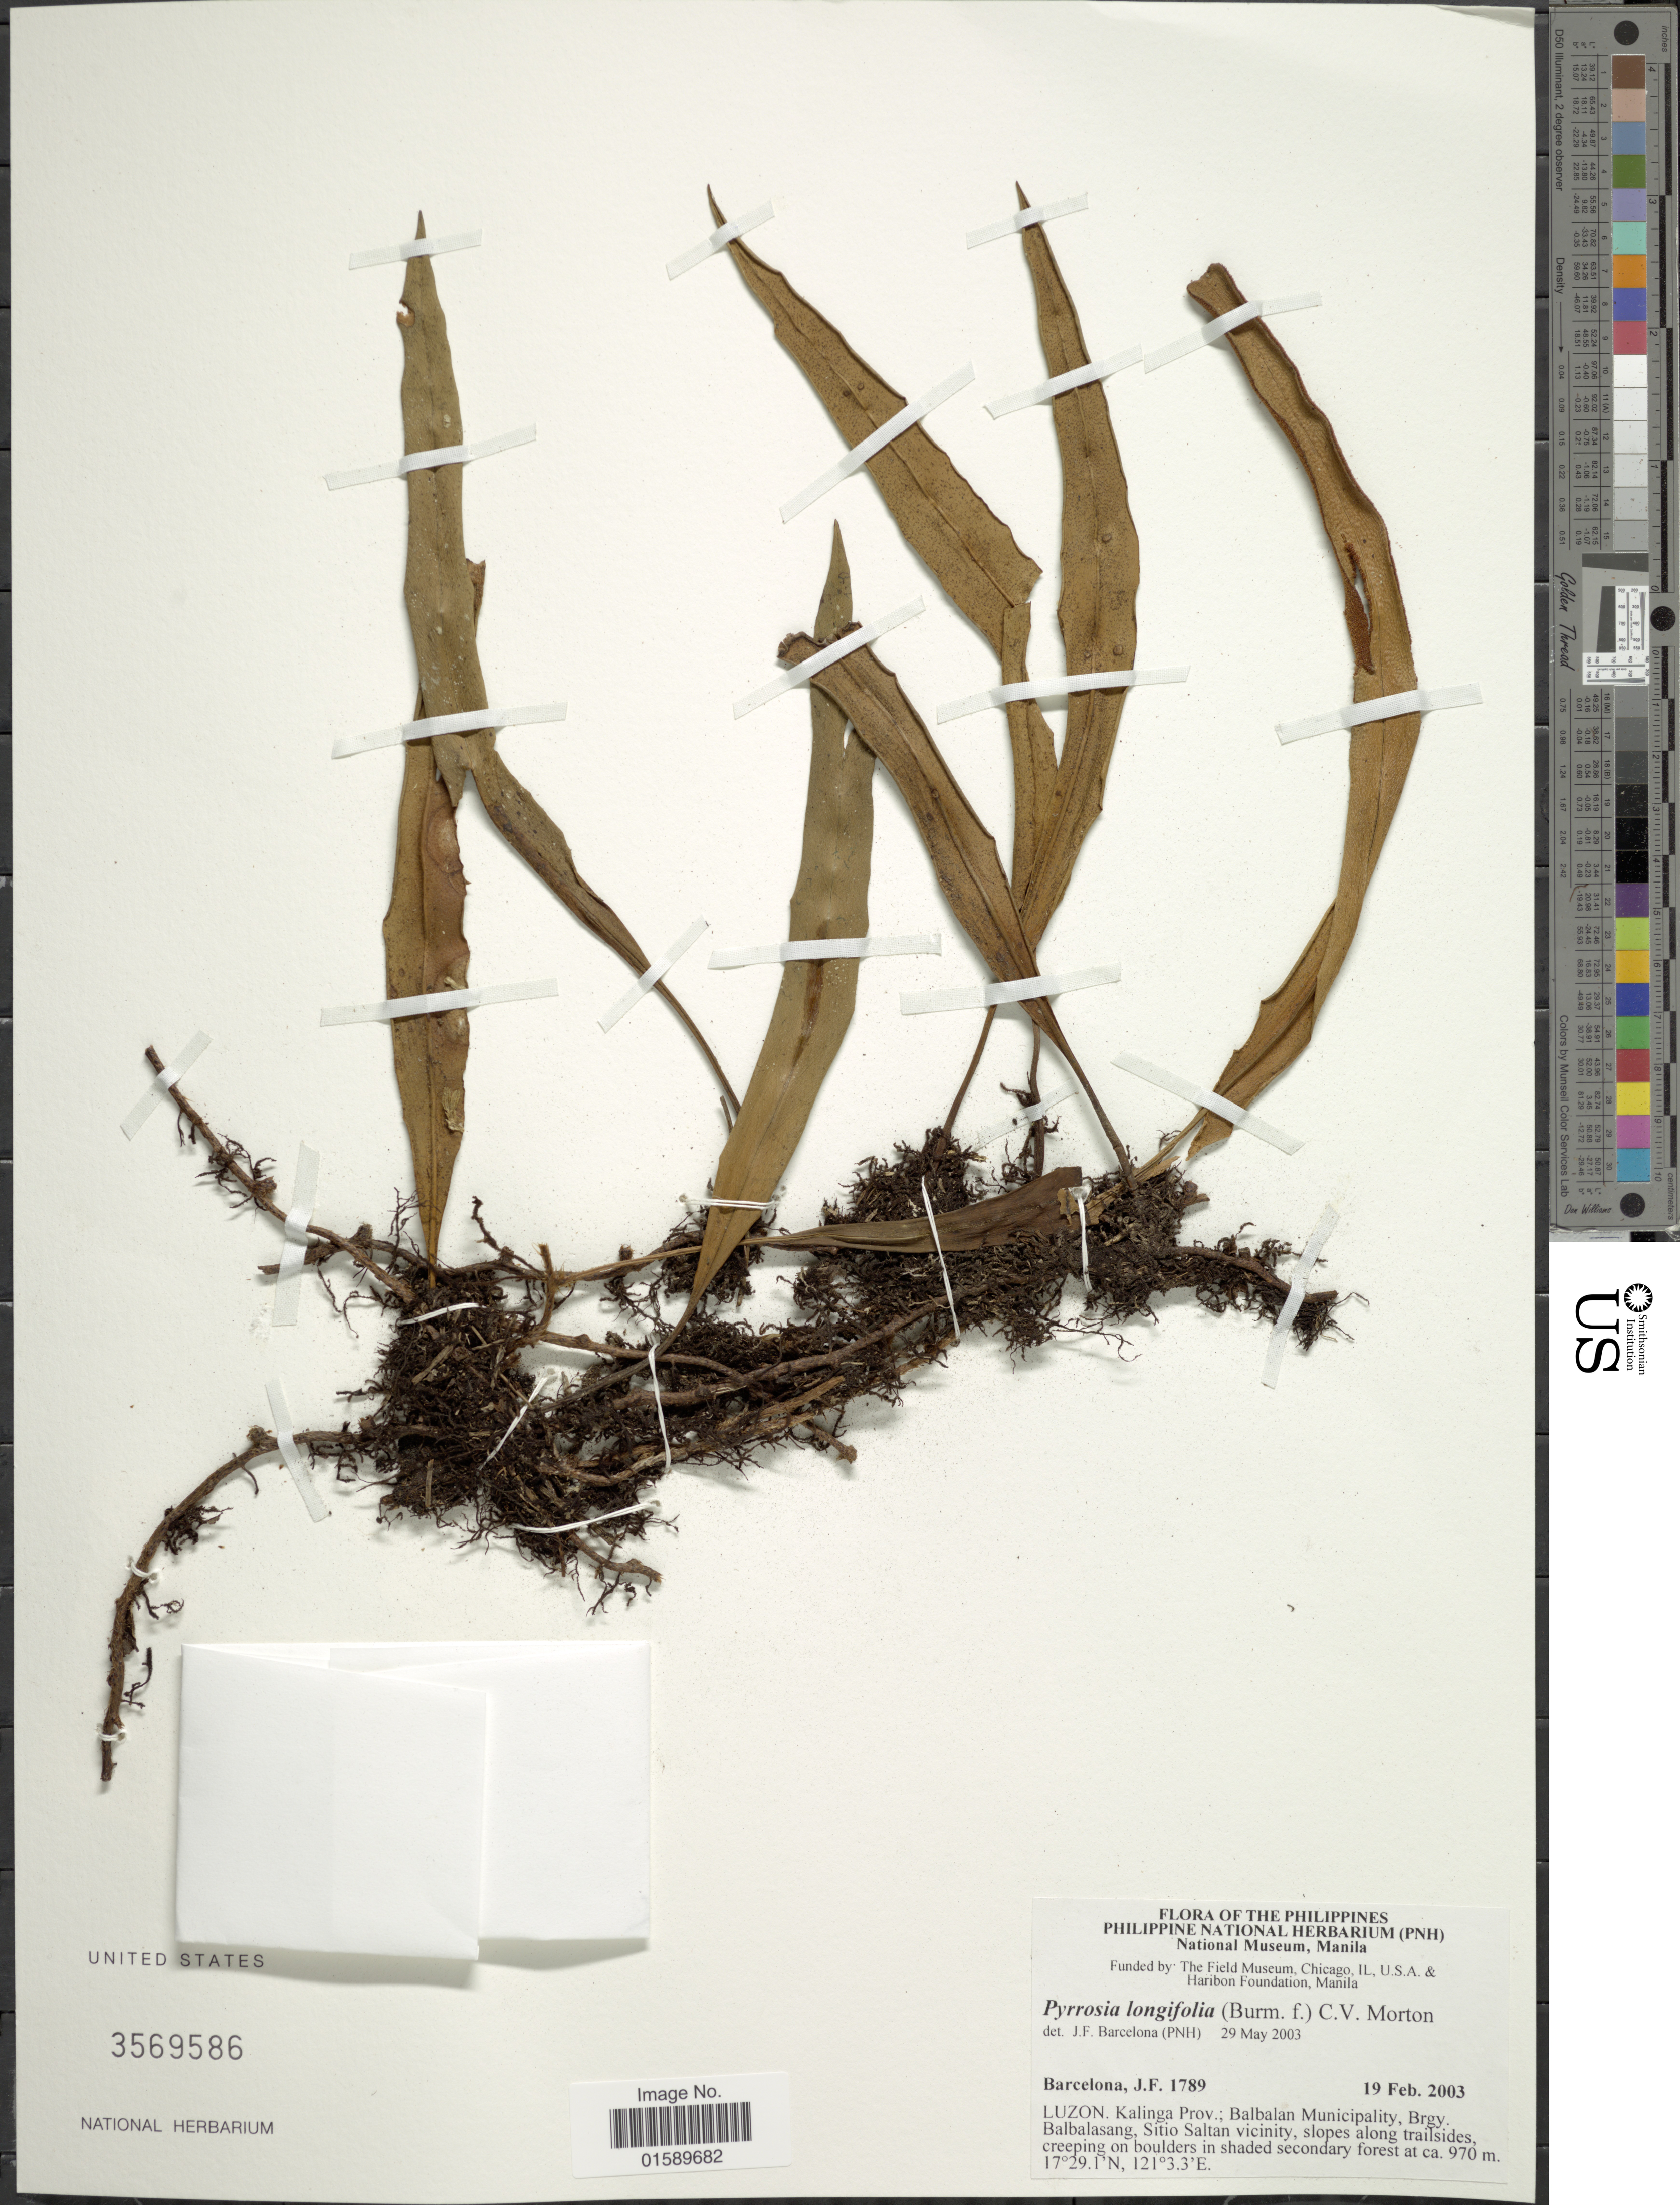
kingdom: Plantae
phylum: Tracheophyta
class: Polypodiopsida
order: Polypodiales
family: Polypodiaceae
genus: Pyrrosia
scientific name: Pyrrosia longifolia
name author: (Burm. f.) C.V. Morton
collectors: J. F. Barcelona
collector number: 1789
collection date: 2003-02-19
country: Philippines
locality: Luzon, Kalinga Prov.; Balbalan Municipality, Brgy Balbalasang, Sitio Saltan vicinity, slopes along trailsides.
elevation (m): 970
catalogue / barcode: US 3569586